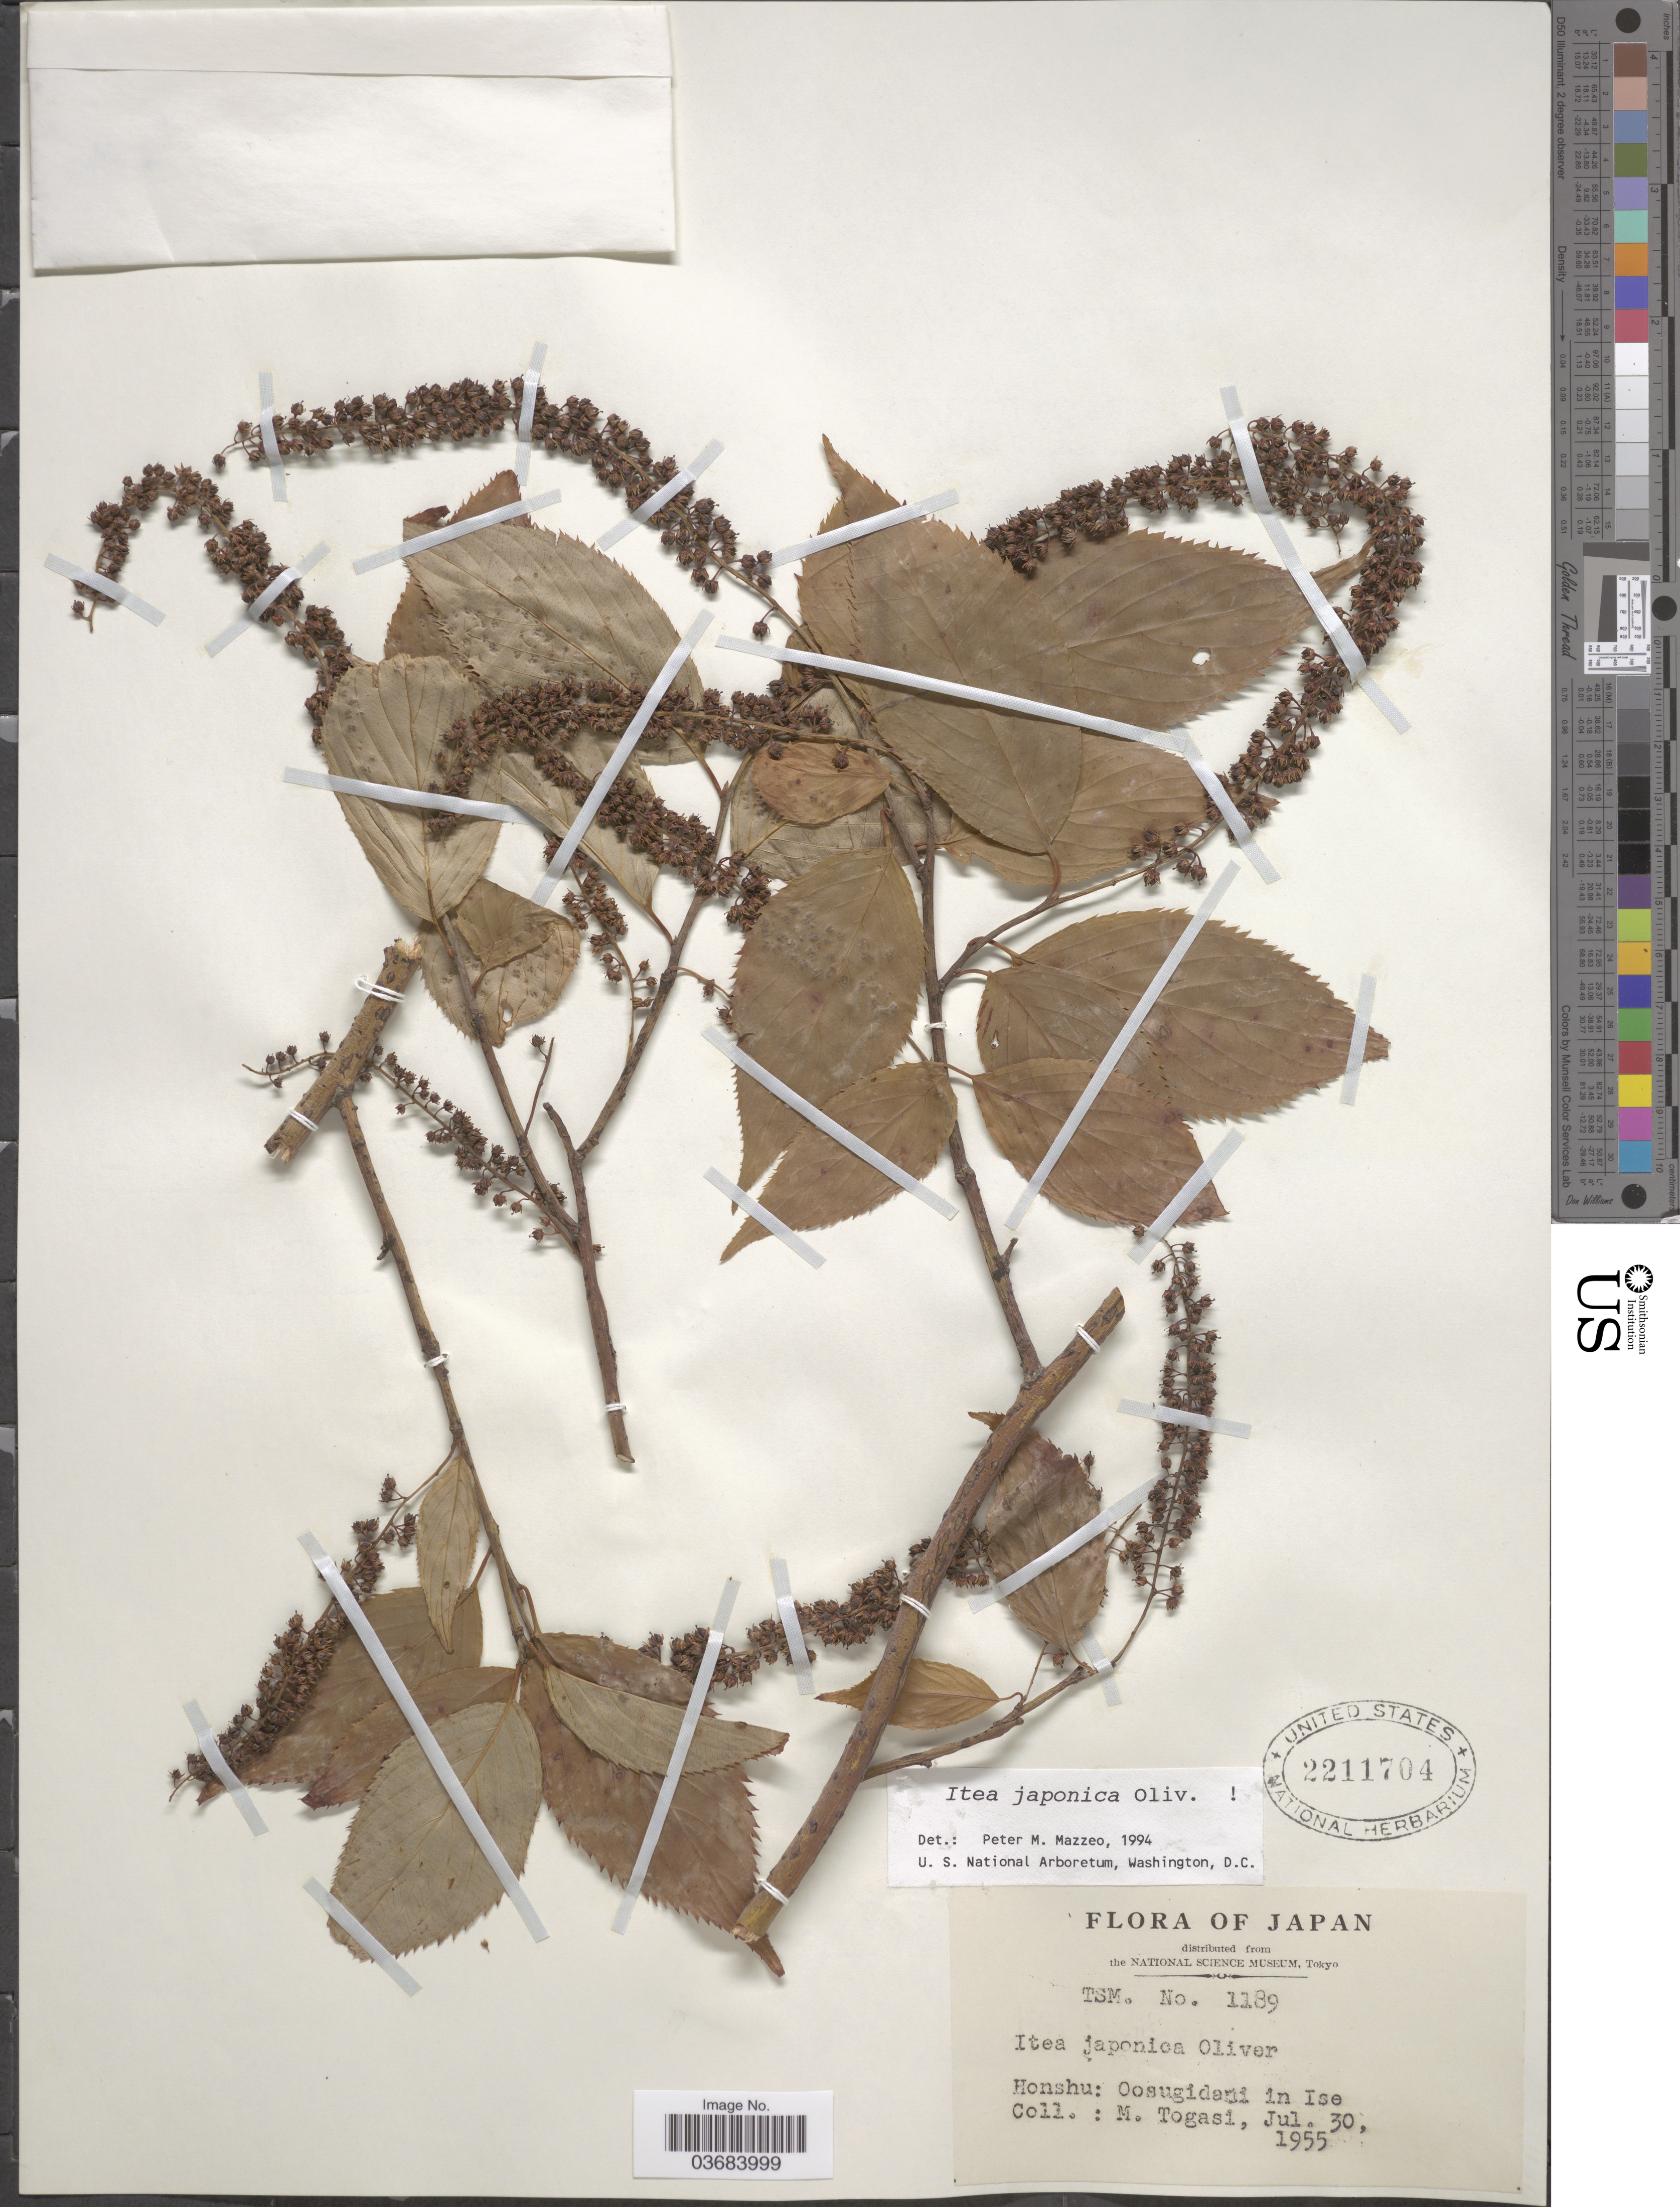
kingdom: Plantae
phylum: Tracheophyta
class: Magnoliopsida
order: Saxifragales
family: Iteaceae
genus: Itea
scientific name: Itea japonica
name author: Oliv.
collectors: M. Togasi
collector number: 1189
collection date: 1955-07-30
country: Japan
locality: Honshu: Oosugidani in Ise.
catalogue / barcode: US 2211704